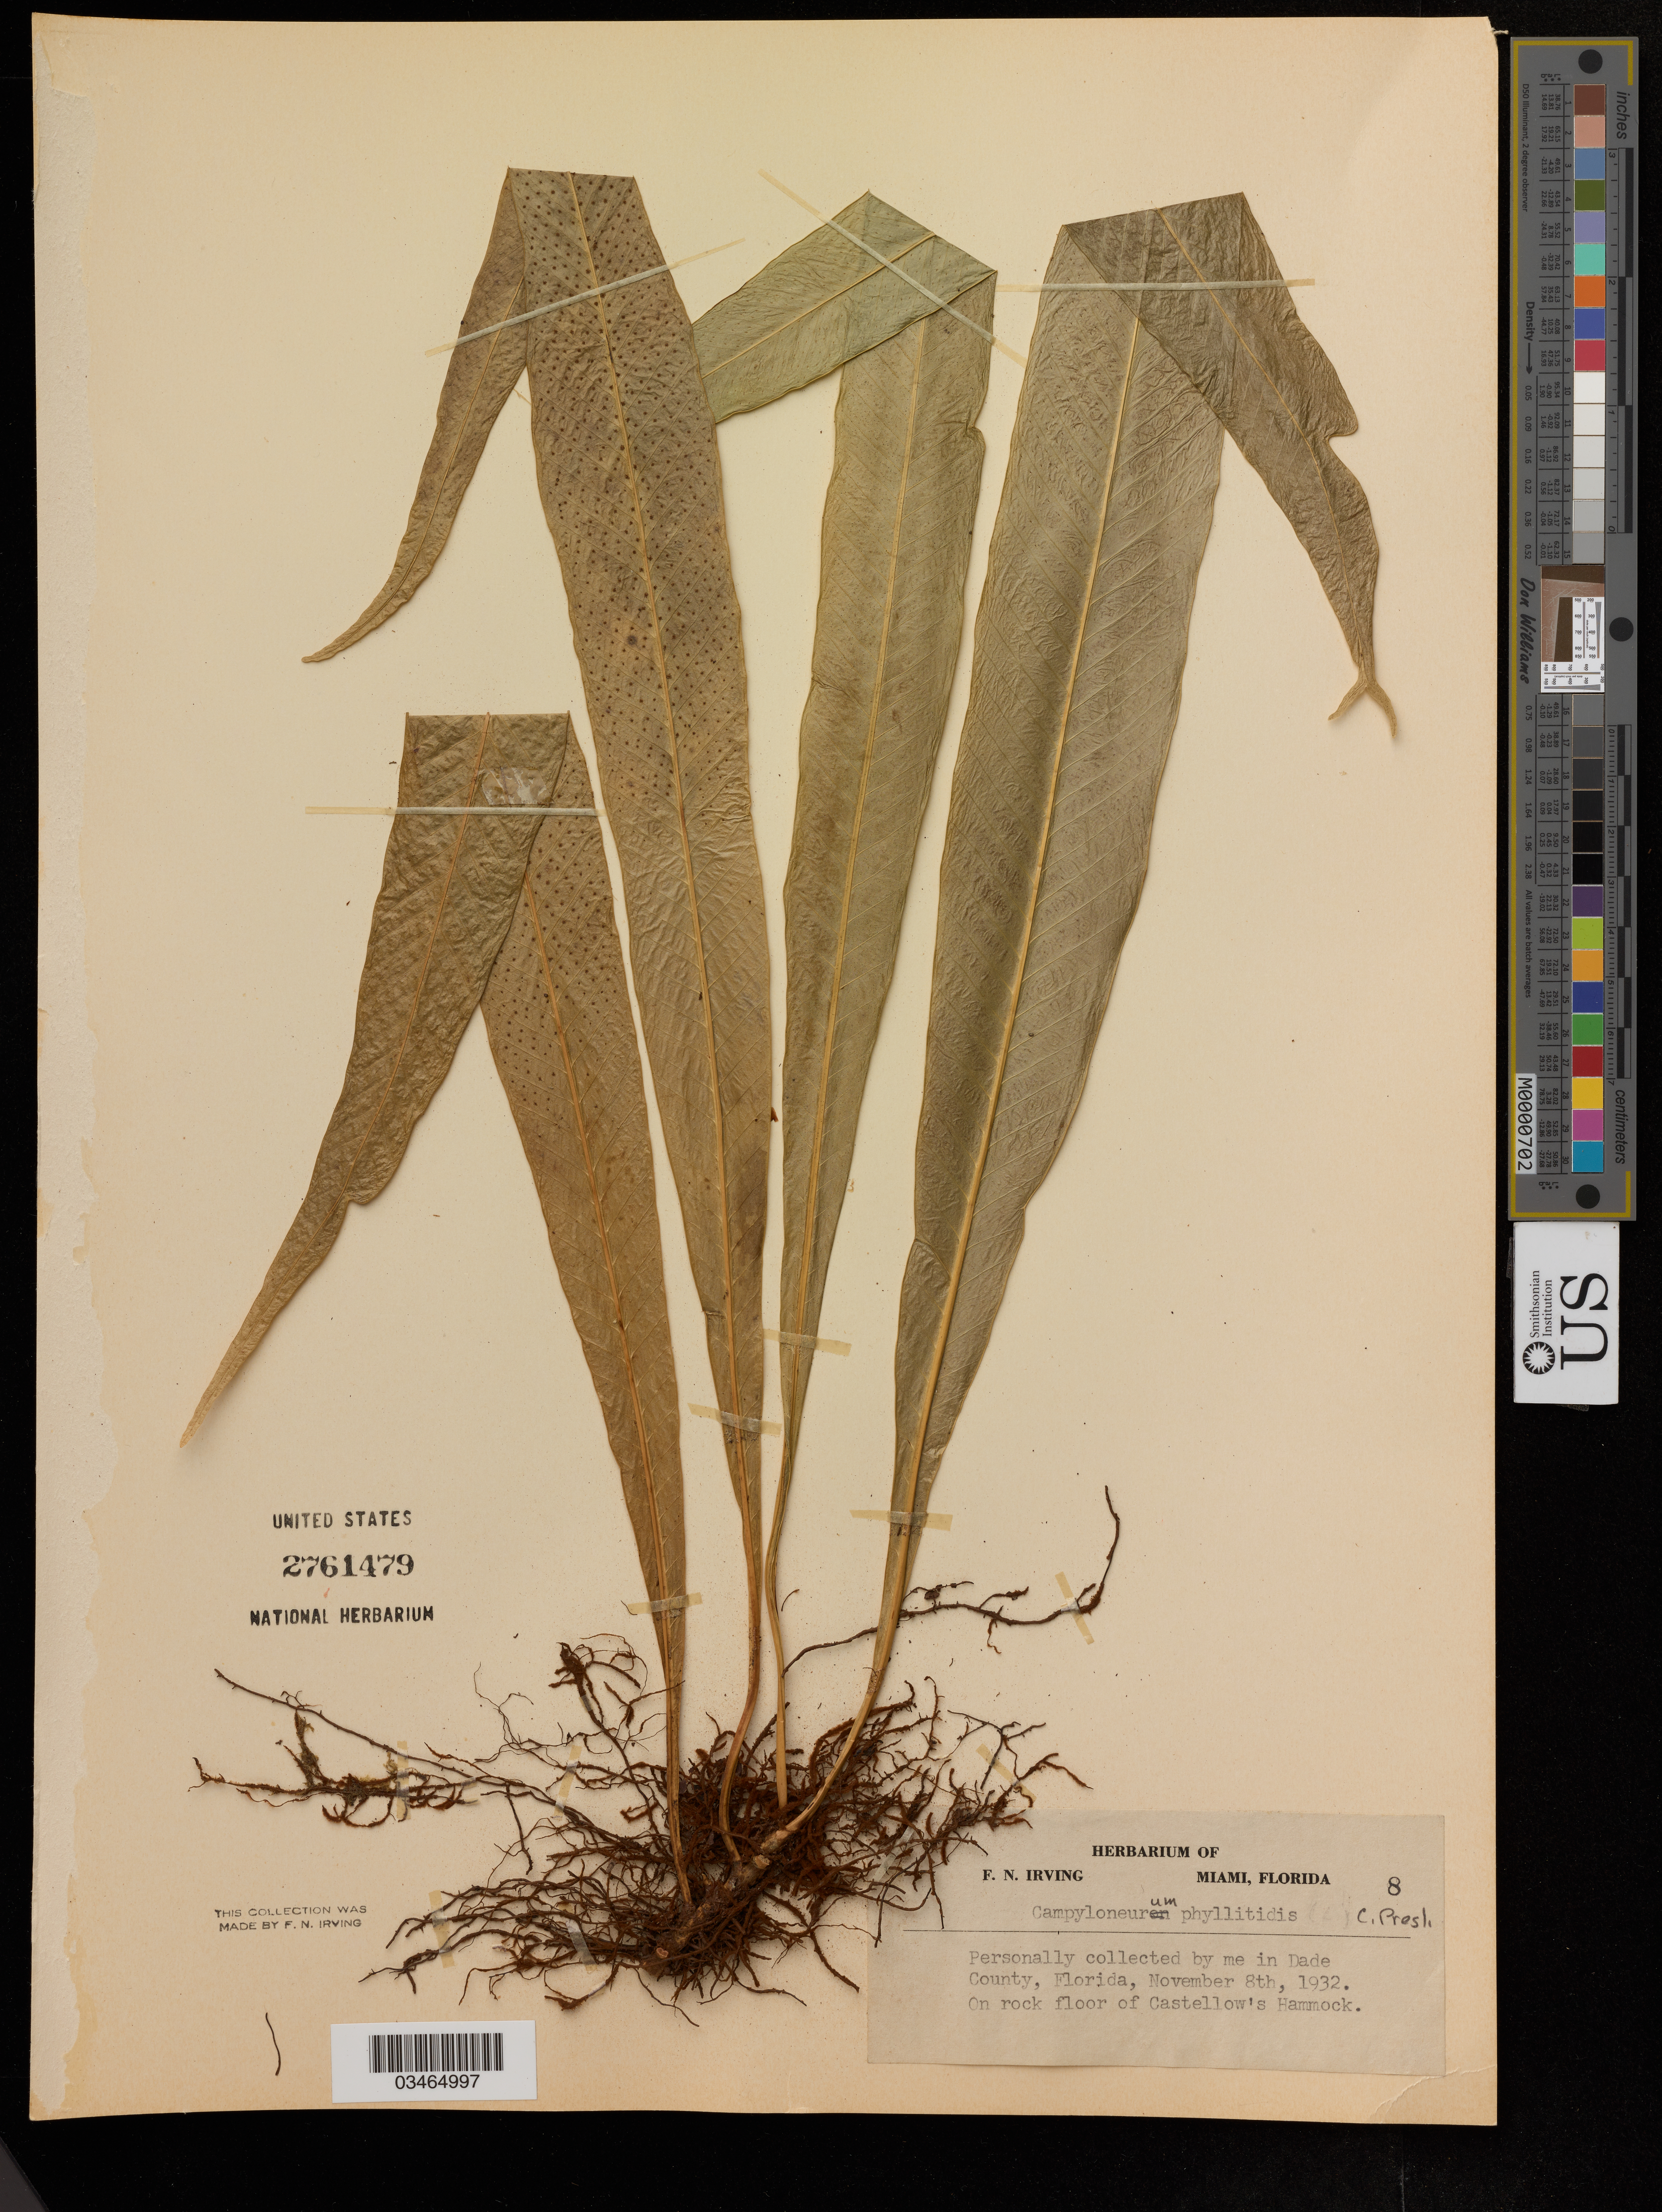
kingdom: Plantae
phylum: Tracheophyta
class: Polypodiopsida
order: Polypodiales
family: Polypodiaceae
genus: Campyloneurum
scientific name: Campyloneurum phyllitidis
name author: (L.) C. Presl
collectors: F. Irving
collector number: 8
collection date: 1932-11-08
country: United States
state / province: Florida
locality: Dade County.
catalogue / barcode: US 2761479